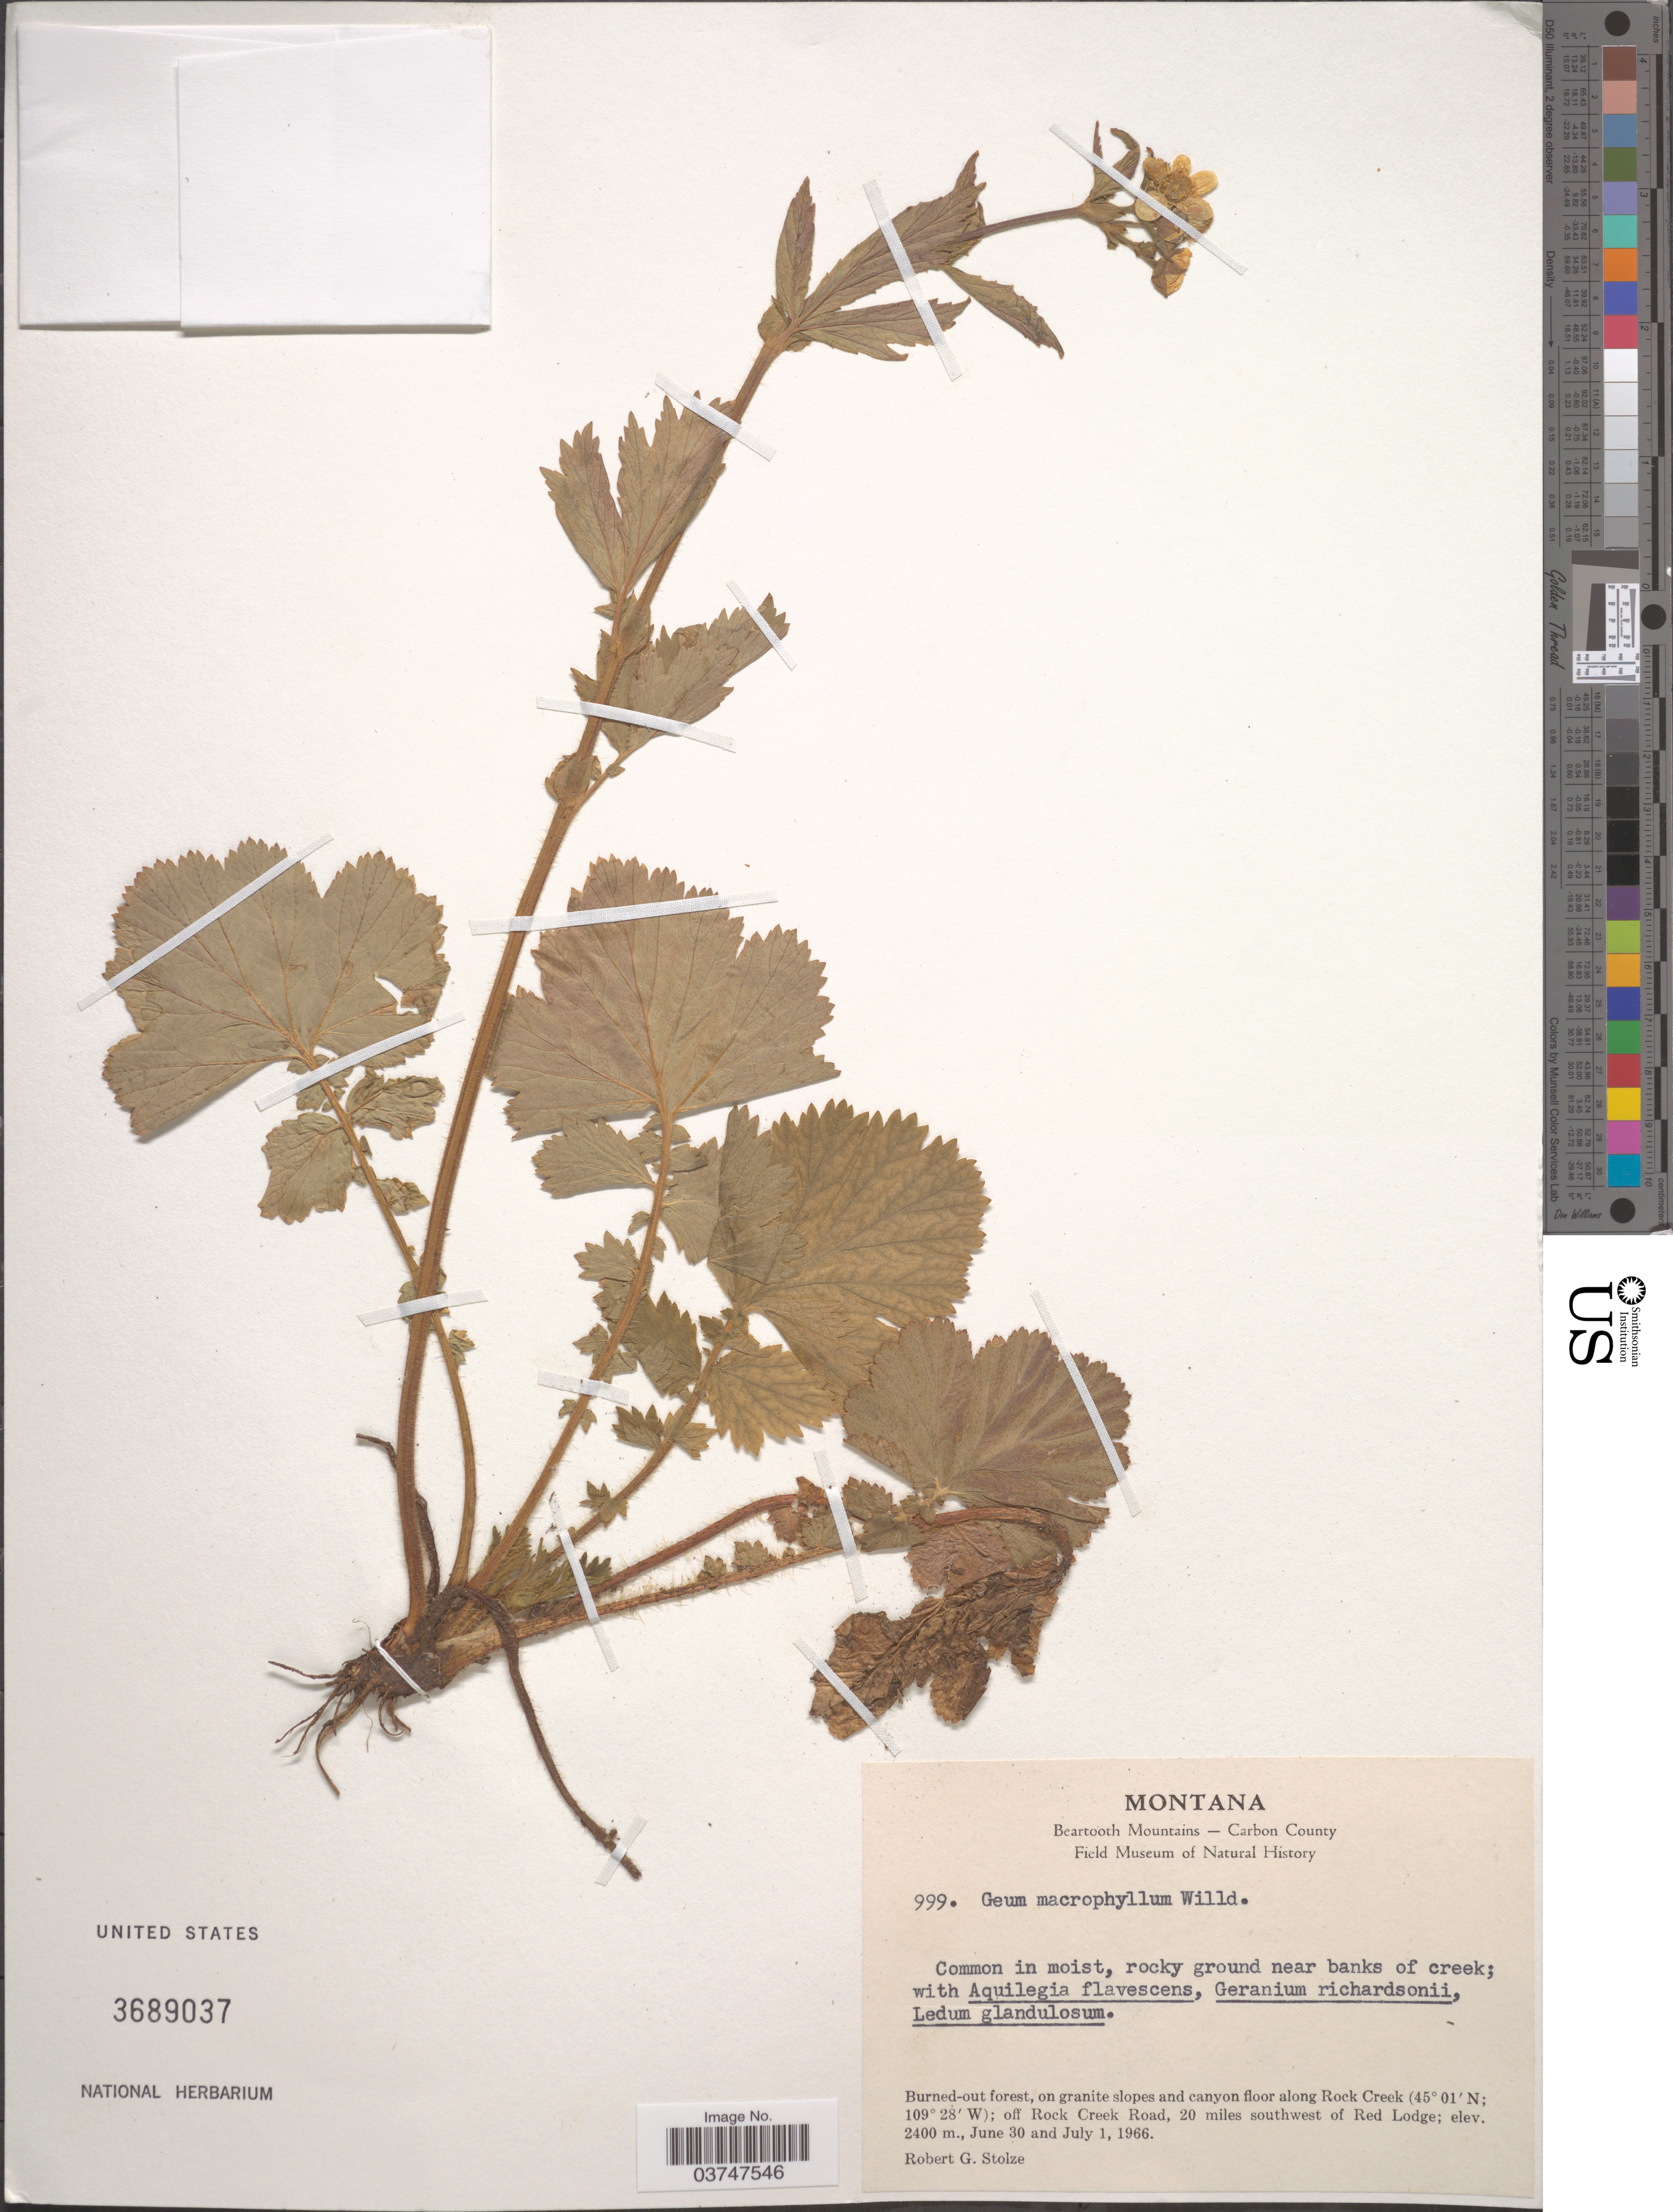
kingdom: Plantae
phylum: Tracheophyta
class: Magnoliopsida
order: Rosales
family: Rosaceae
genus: Geum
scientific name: Geum macrophyllum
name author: Willd.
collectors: R. G. Stolze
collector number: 999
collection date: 1966-06-30/1966-07-01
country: United States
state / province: Montana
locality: Burned-out forest, on granite slopes and canyon floor along Rock Creek; off Rock Creek Road, 20 miles southwest of Red Lodge.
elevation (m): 2400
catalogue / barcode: US 3689037